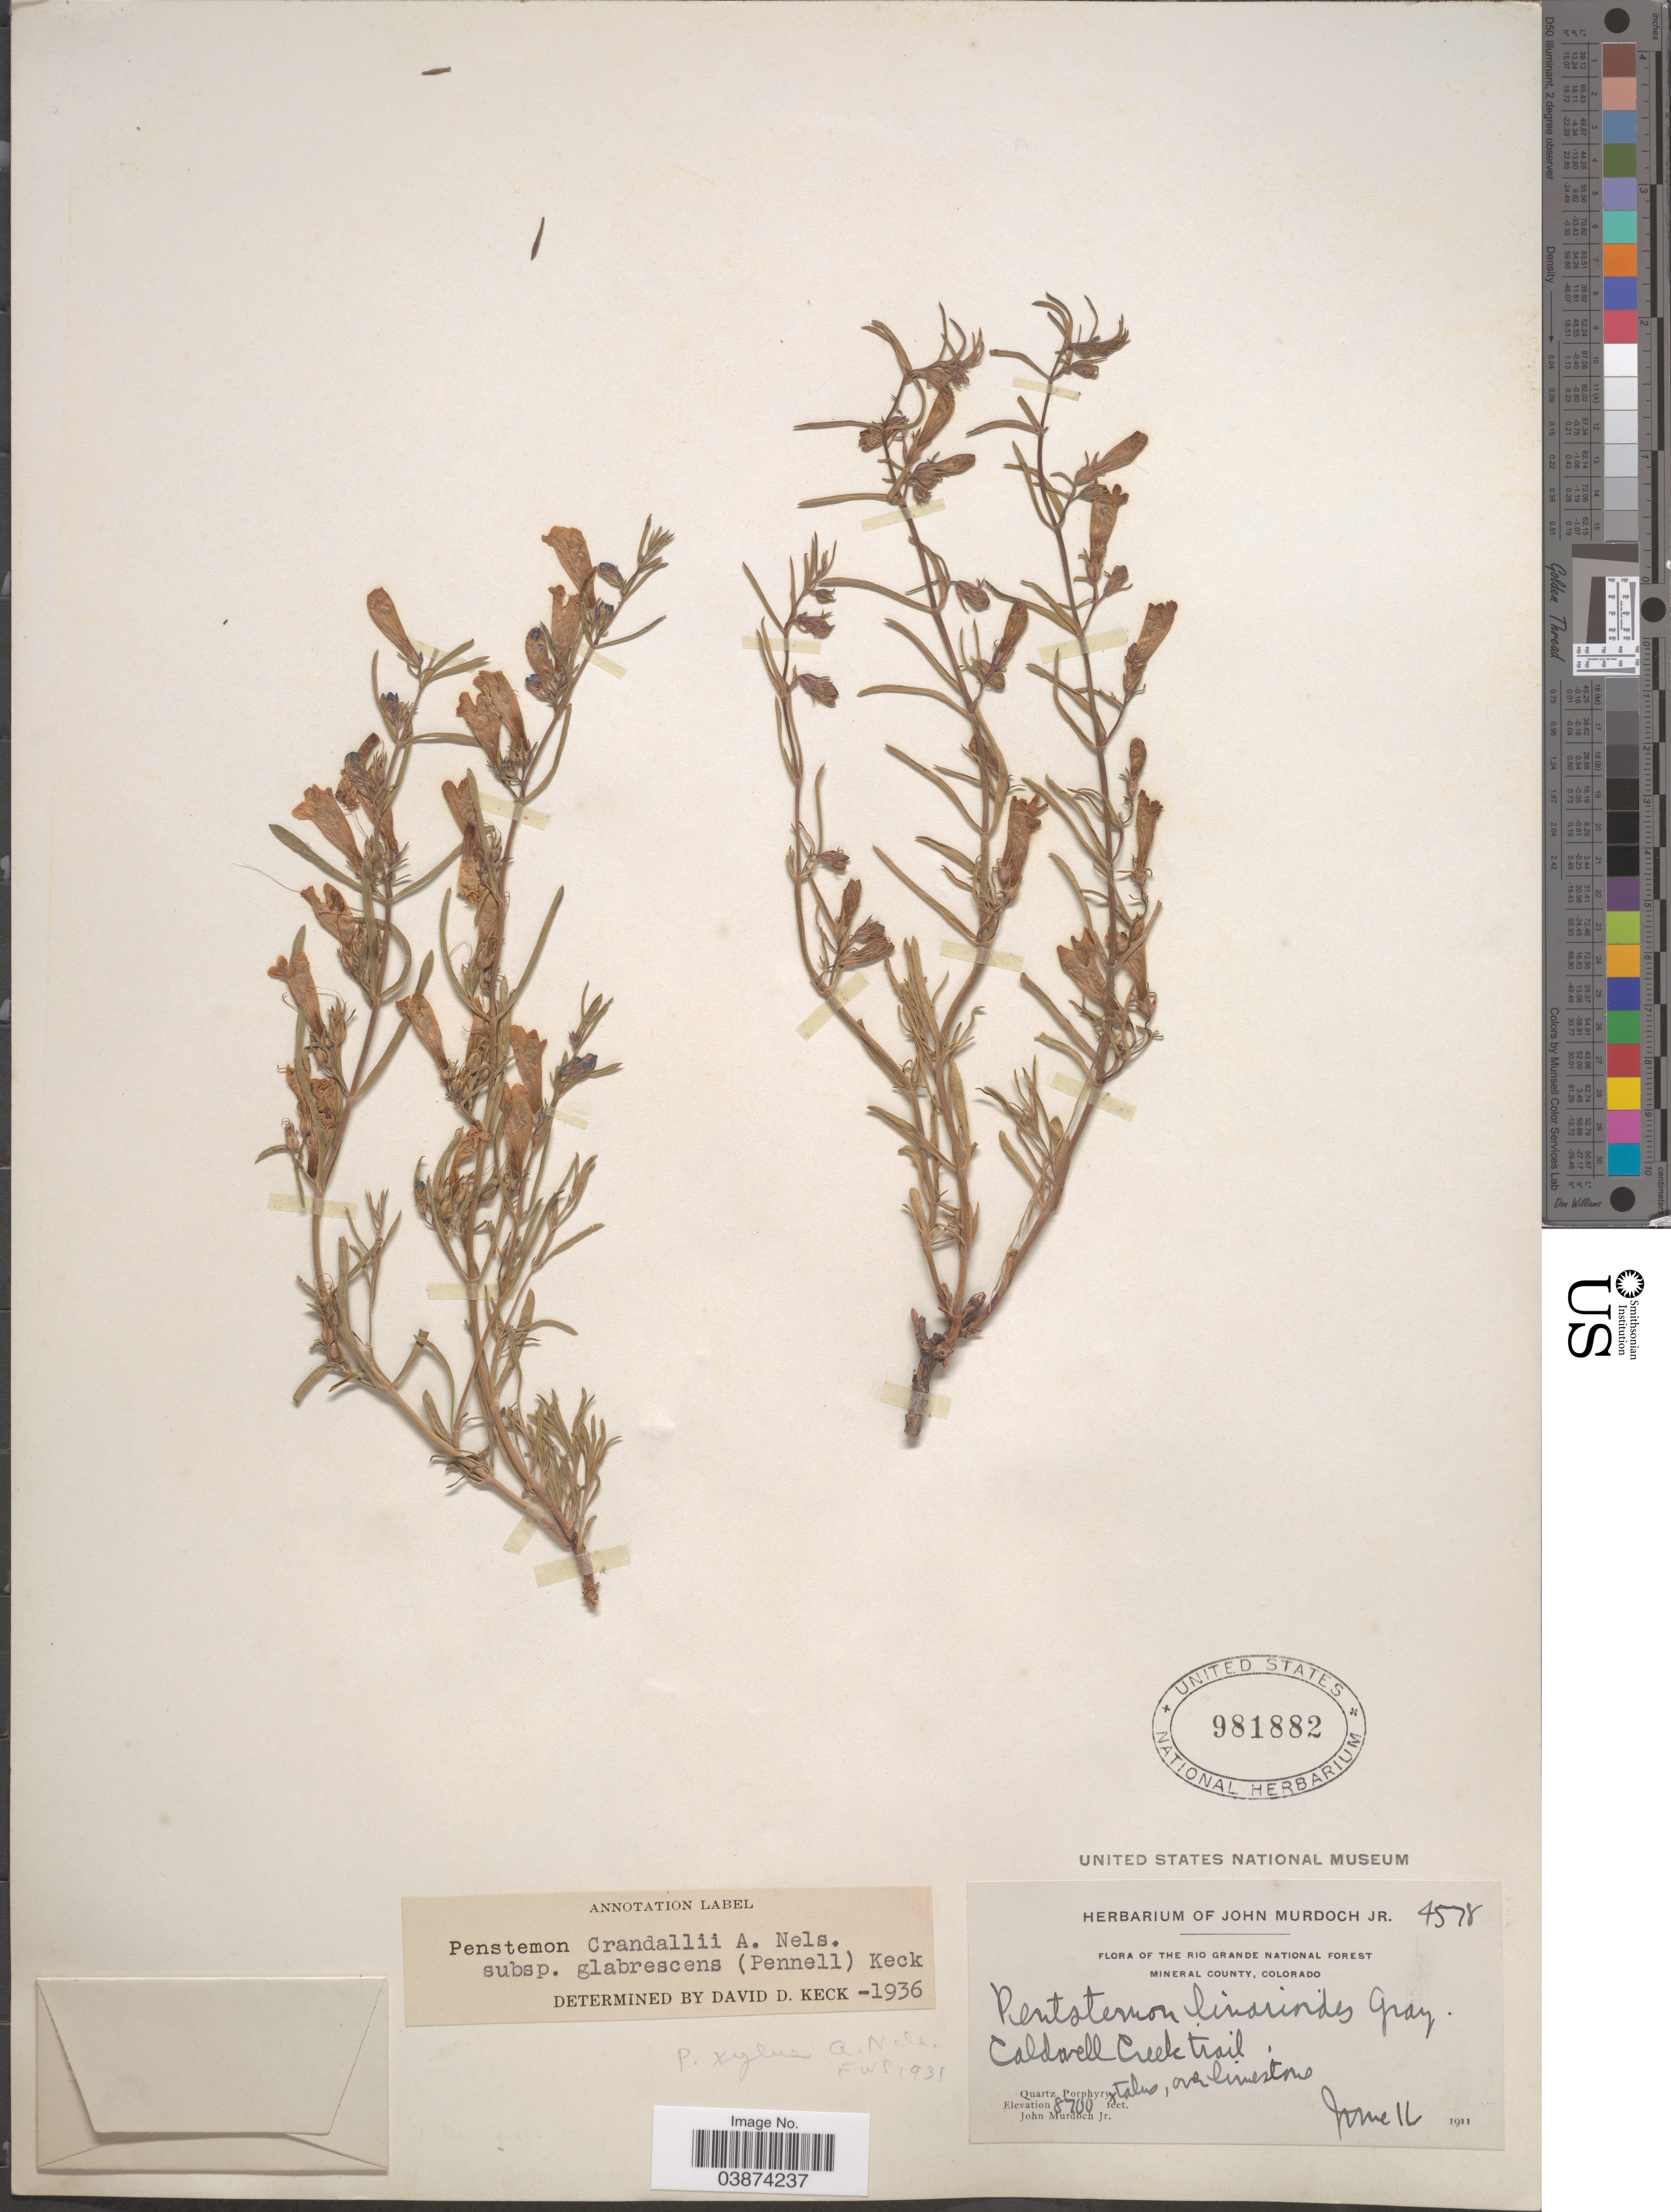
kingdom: Plantae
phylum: Tracheophyta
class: Magnoliopsida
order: Lamiales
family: Plantaginaceae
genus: Penstemon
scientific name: Penstemon crandallii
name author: A. Nelson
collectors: J. Murdoch Jr.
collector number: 4578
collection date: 1911-06-16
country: United States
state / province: Colorado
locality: The Rio Grande National Forest, Mineral County. Caldwell Creek trail. Quartz Porphyry.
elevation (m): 2652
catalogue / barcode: US 981882